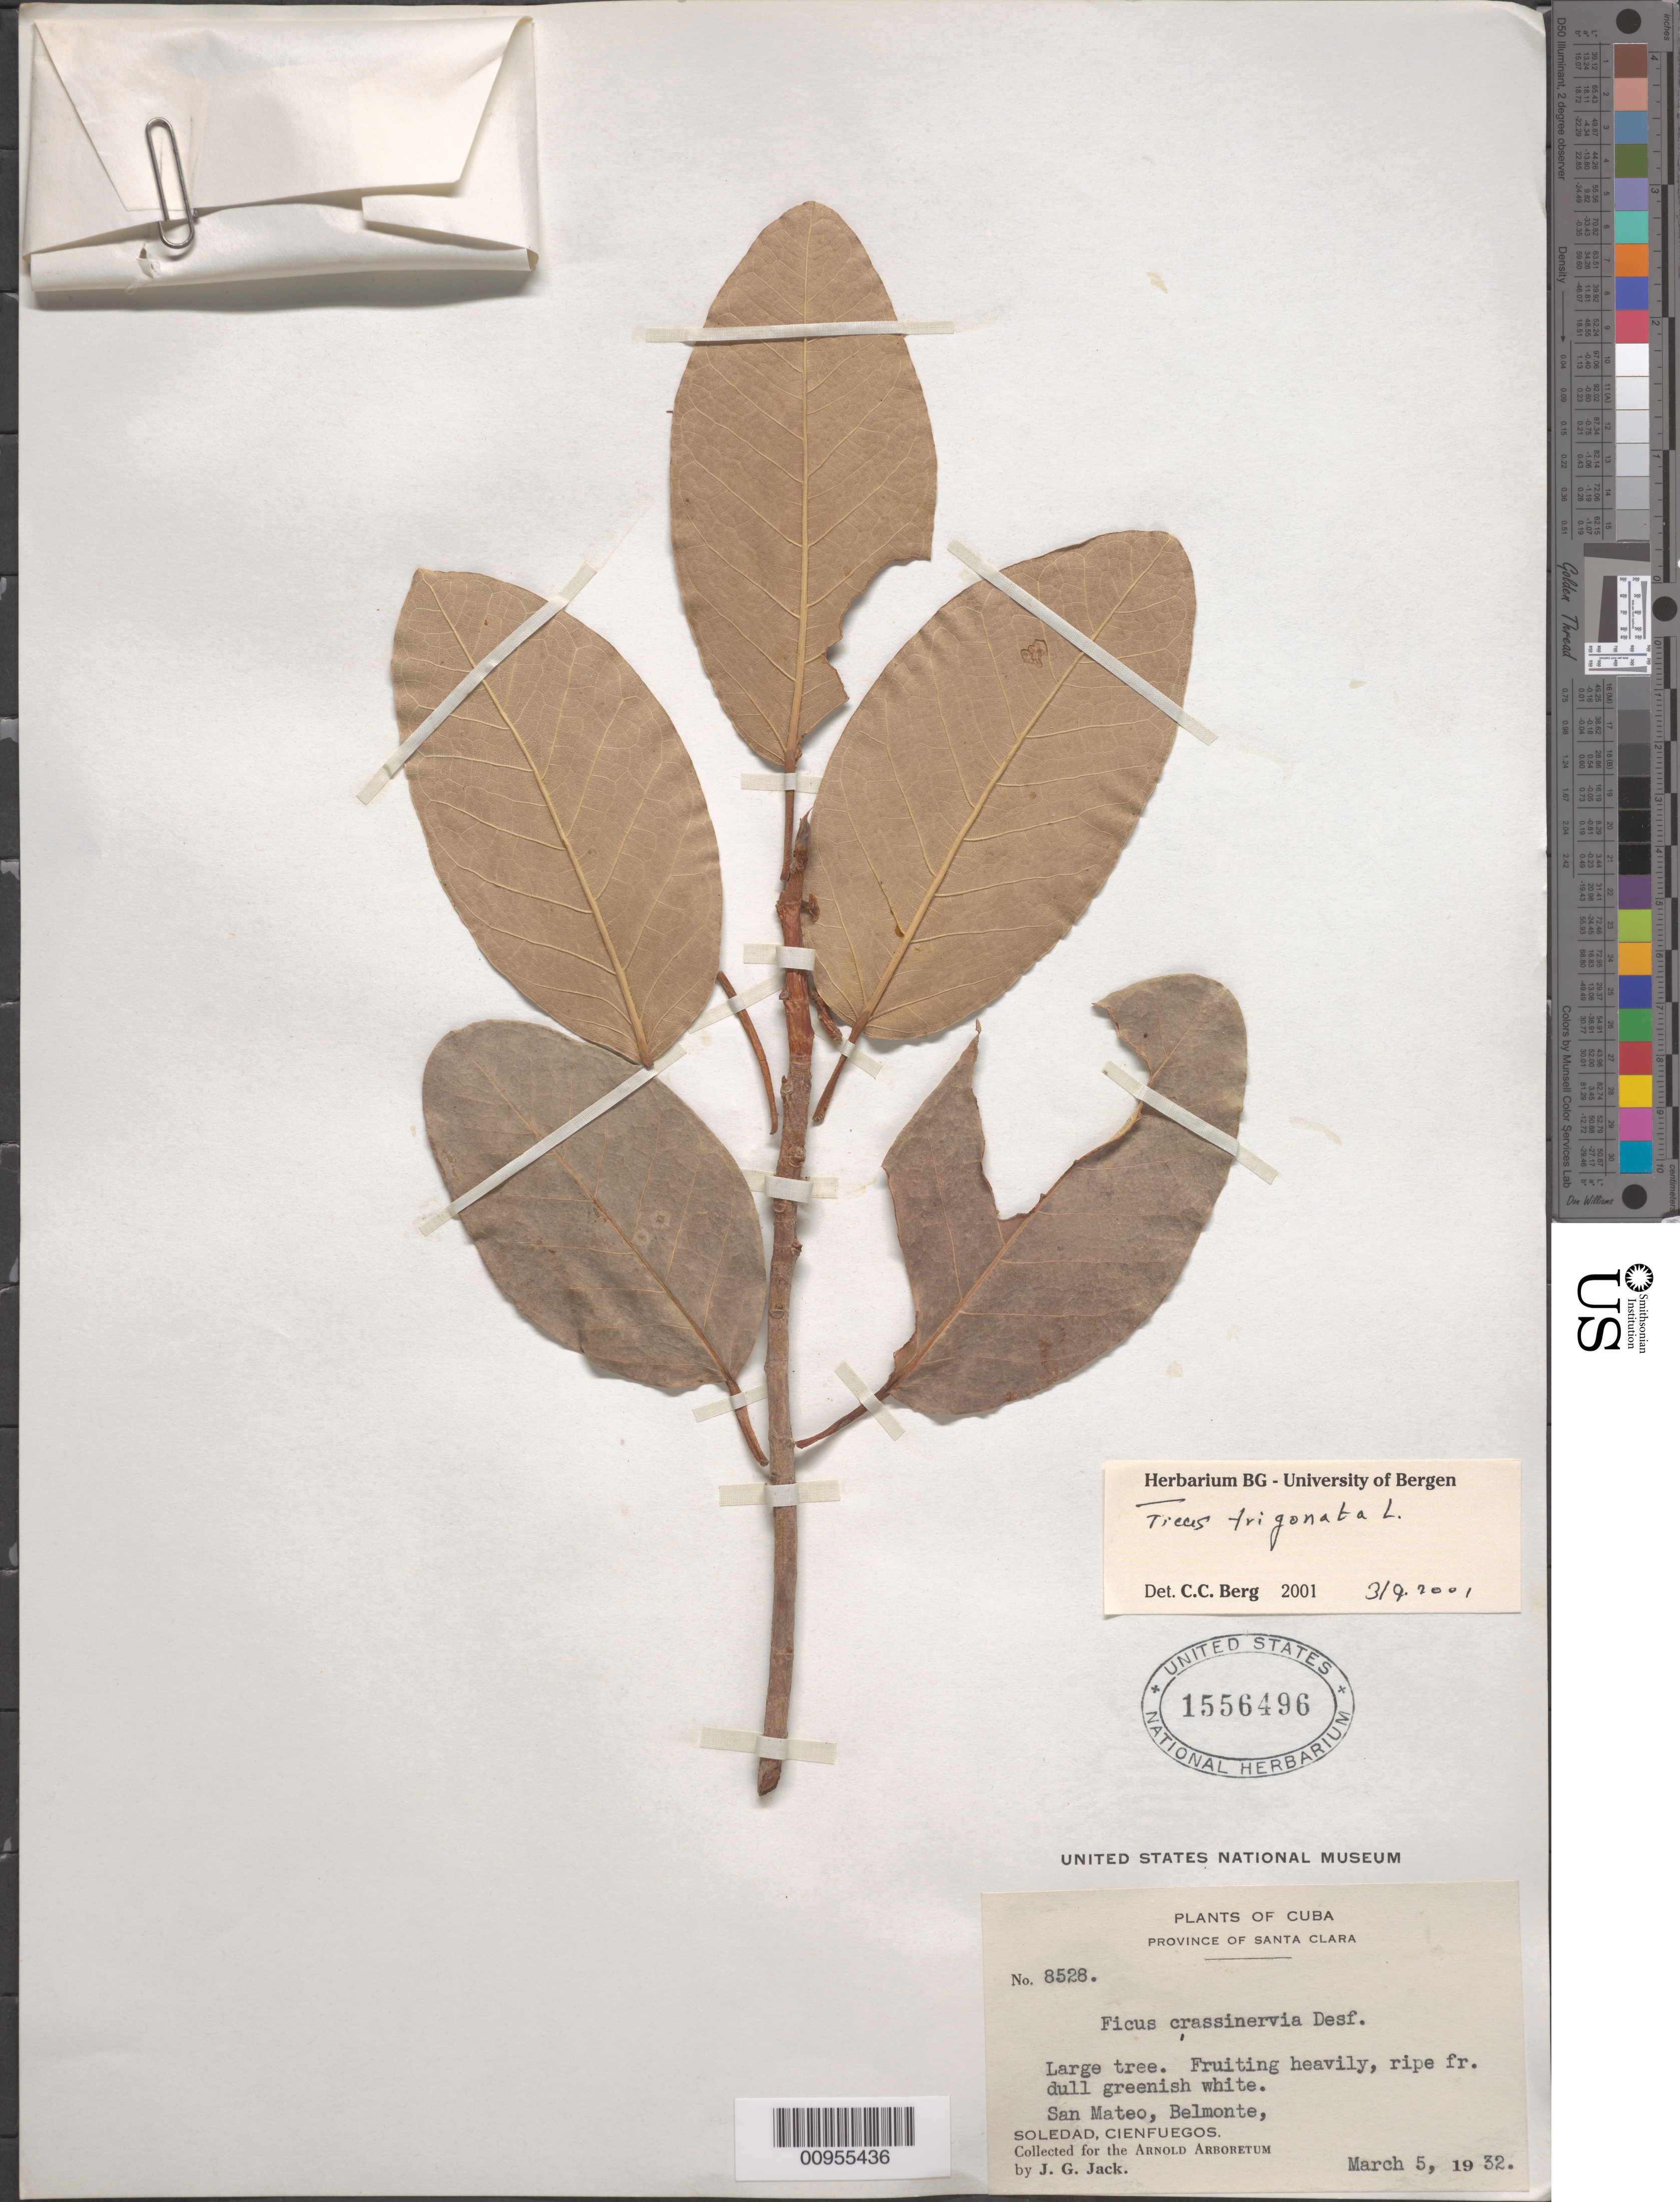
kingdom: Plantae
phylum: Tracheophyta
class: Magnoliopsida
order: Rosales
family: Moraceae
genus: Ficus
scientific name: Ficus trigonata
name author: L.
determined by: Berg, C. C.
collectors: J. G. Jack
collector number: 8528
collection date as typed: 05 Mar 1932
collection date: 1932-03-05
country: Cuba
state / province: Cienfuegos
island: Cuba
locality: Soledad, Cienfuegos, San Mateo, Belmonte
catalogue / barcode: US 1556496